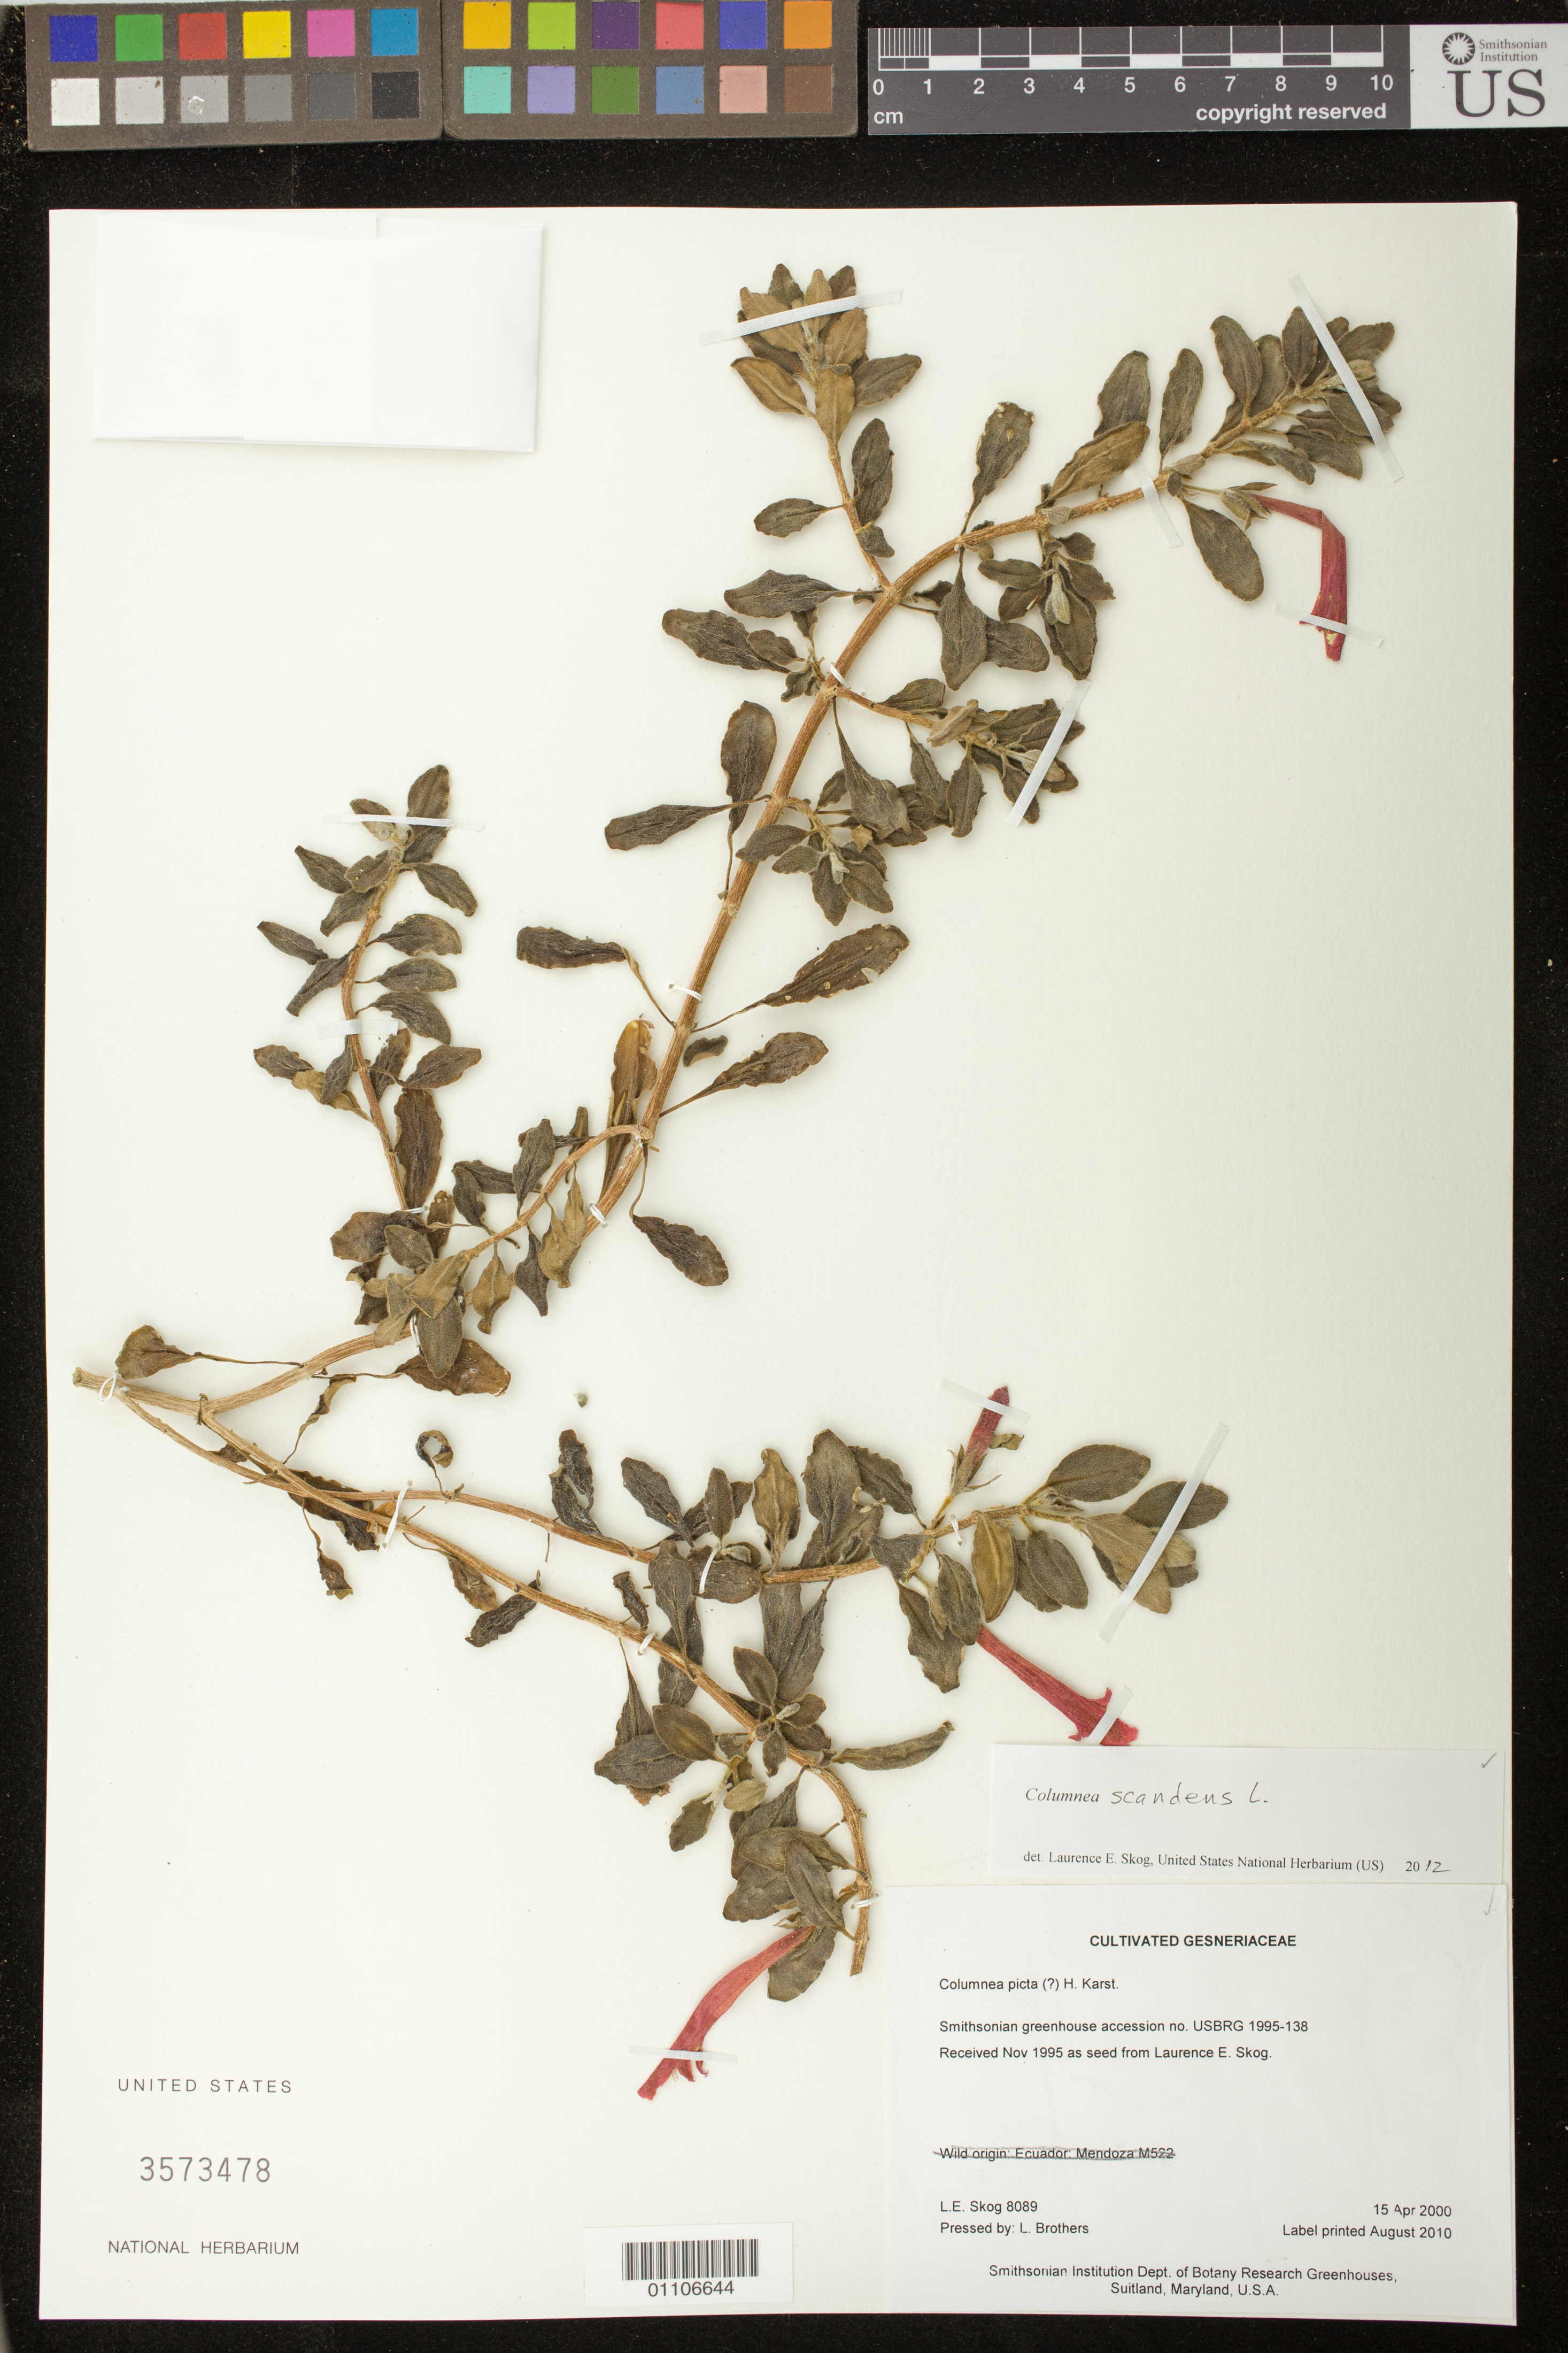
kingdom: Plantae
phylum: Tracheophyta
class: Magnoliopsida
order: Lamiales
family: Gesneriaceae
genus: Columnea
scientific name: Columnea scandens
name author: L.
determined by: Skog, Laurence E.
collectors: L. E. Skog & L. Brothers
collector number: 8089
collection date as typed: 15 Apr 2000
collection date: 2000-04-15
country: Ecuador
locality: Smithsonian Institution Dept. of Botany Research Greenhouses, Suitland, Maryland, U.S.A.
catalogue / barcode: US 3573478